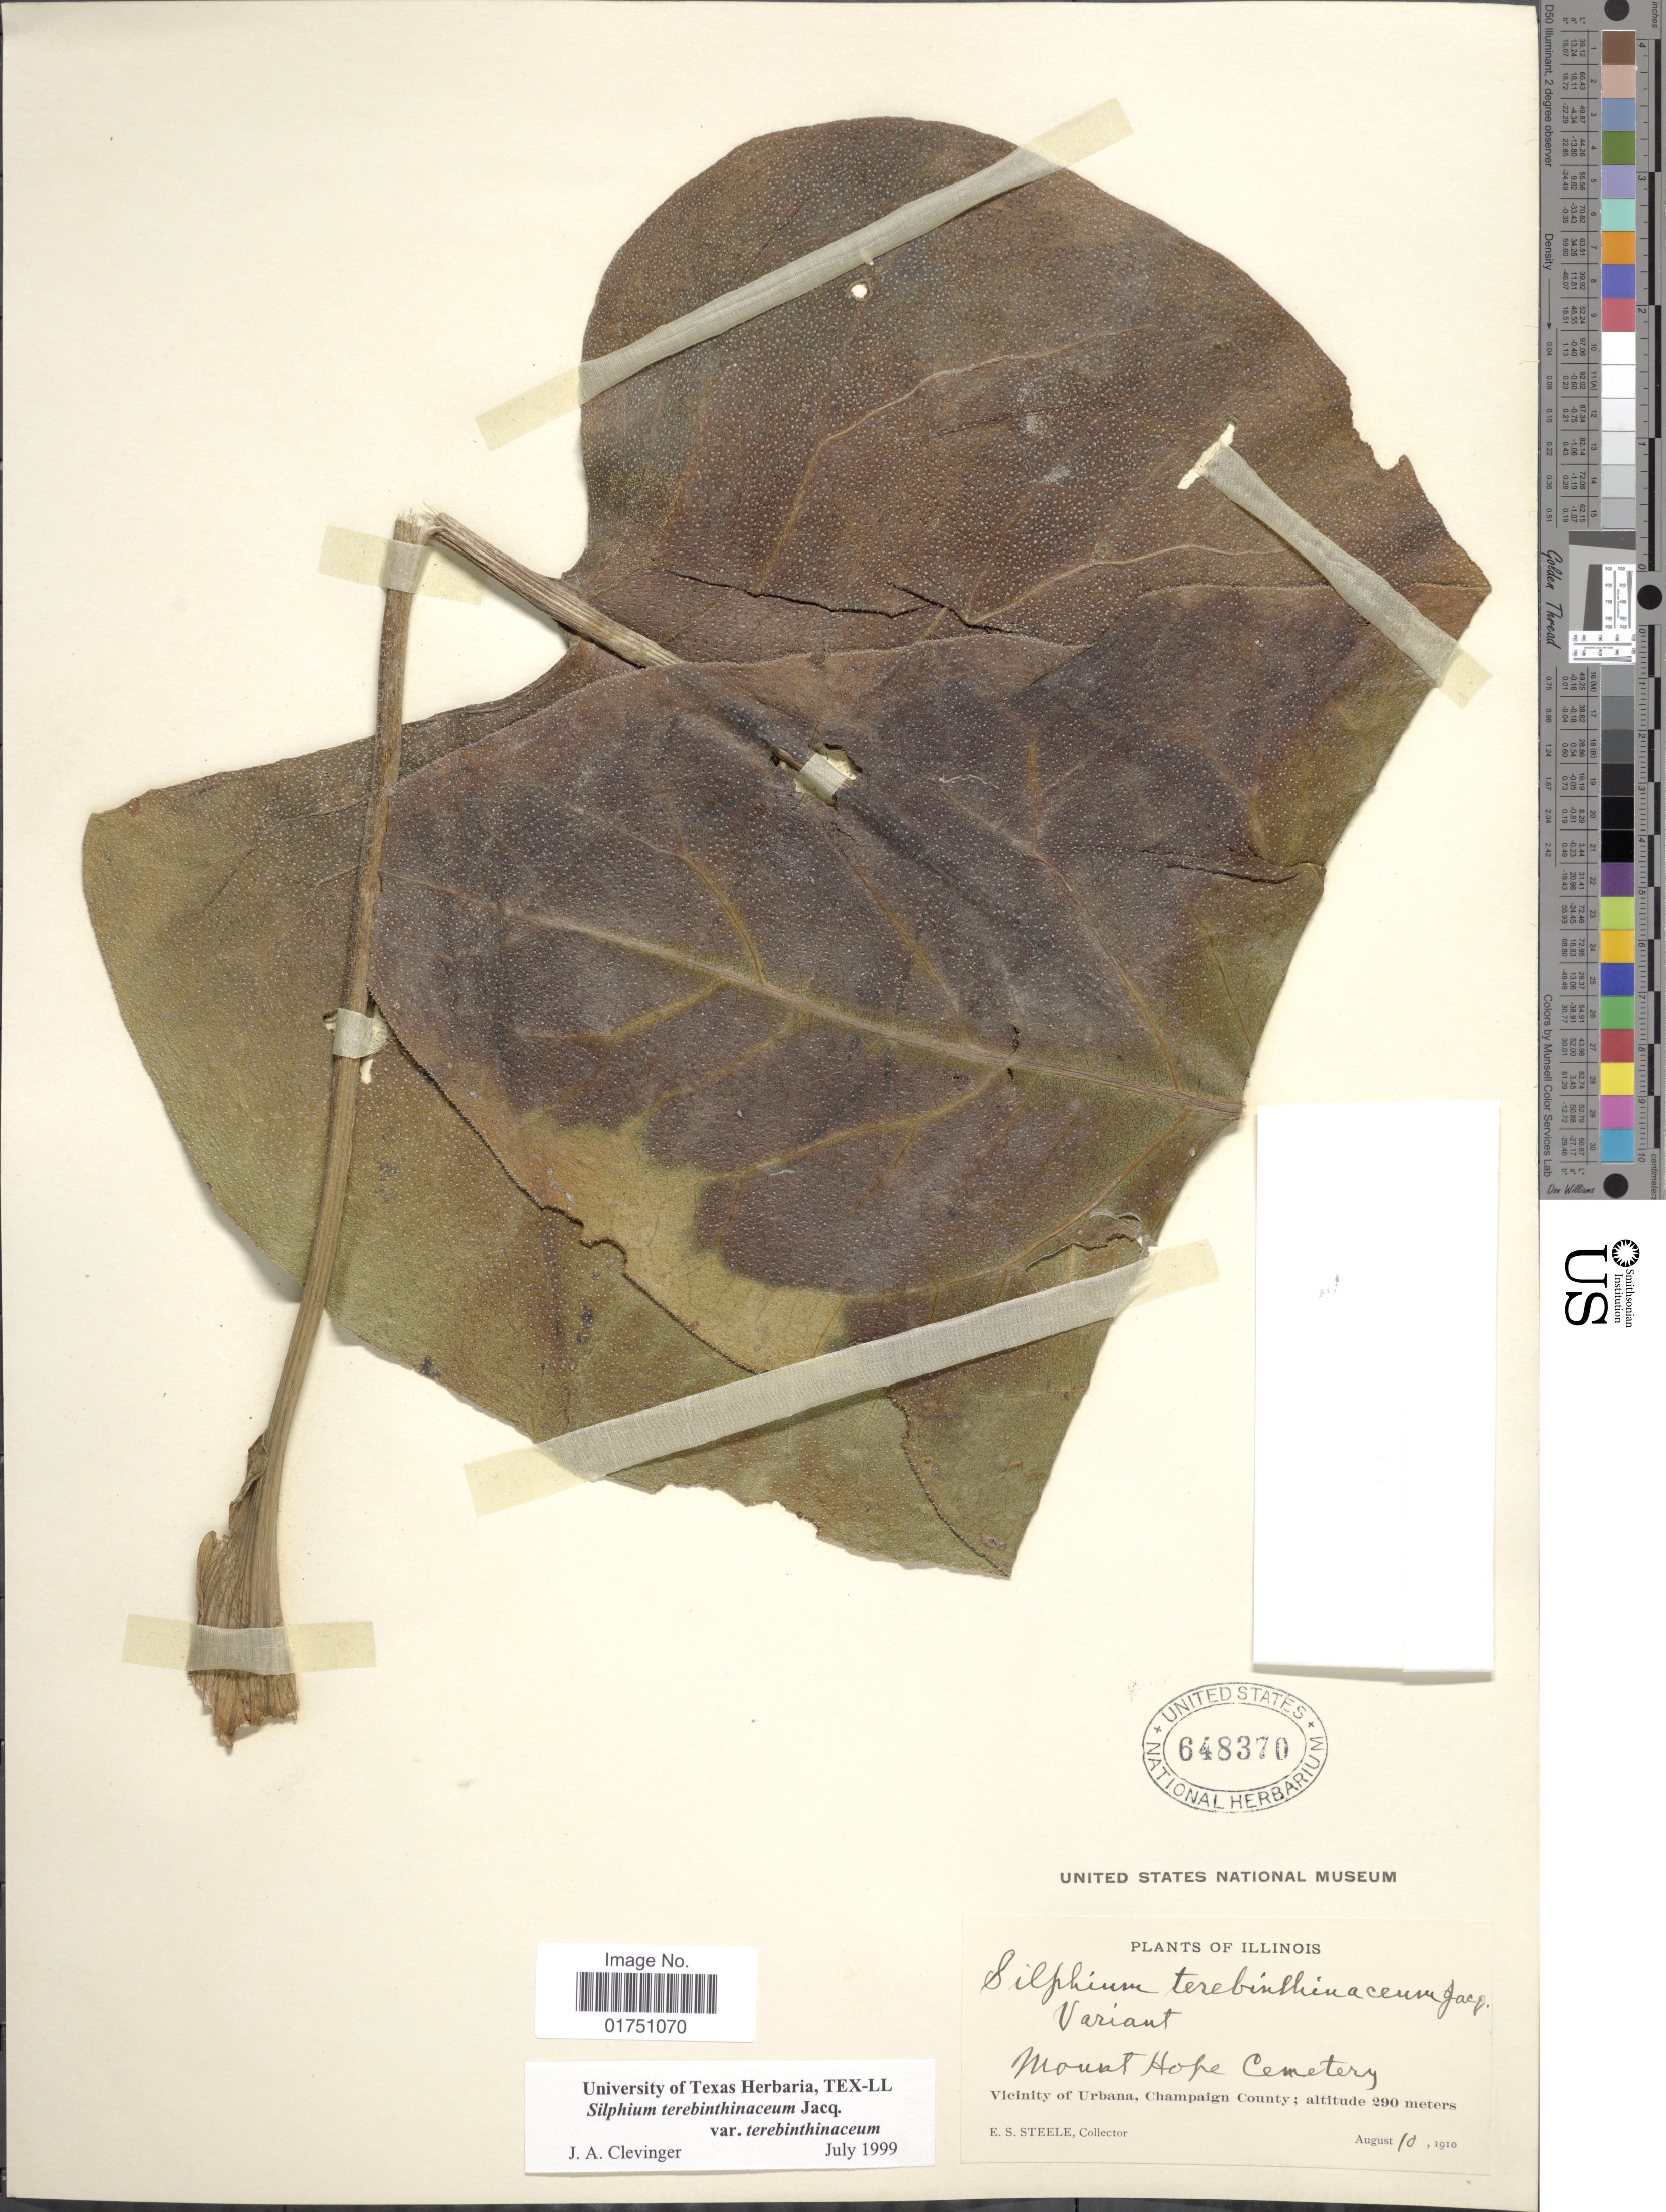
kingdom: Plantae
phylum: Tracheophyta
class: Magnoliopsida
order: Asterales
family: Asteraceae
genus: Silphium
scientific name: Silphium terebinthinaceum var. terebinthinaceum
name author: Jacq.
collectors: E. Steele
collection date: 1910-08-10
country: United States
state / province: Illinois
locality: Mount Hope Cemetery. Vicinity of Urbana, Champaign County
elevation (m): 290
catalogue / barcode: US 648370